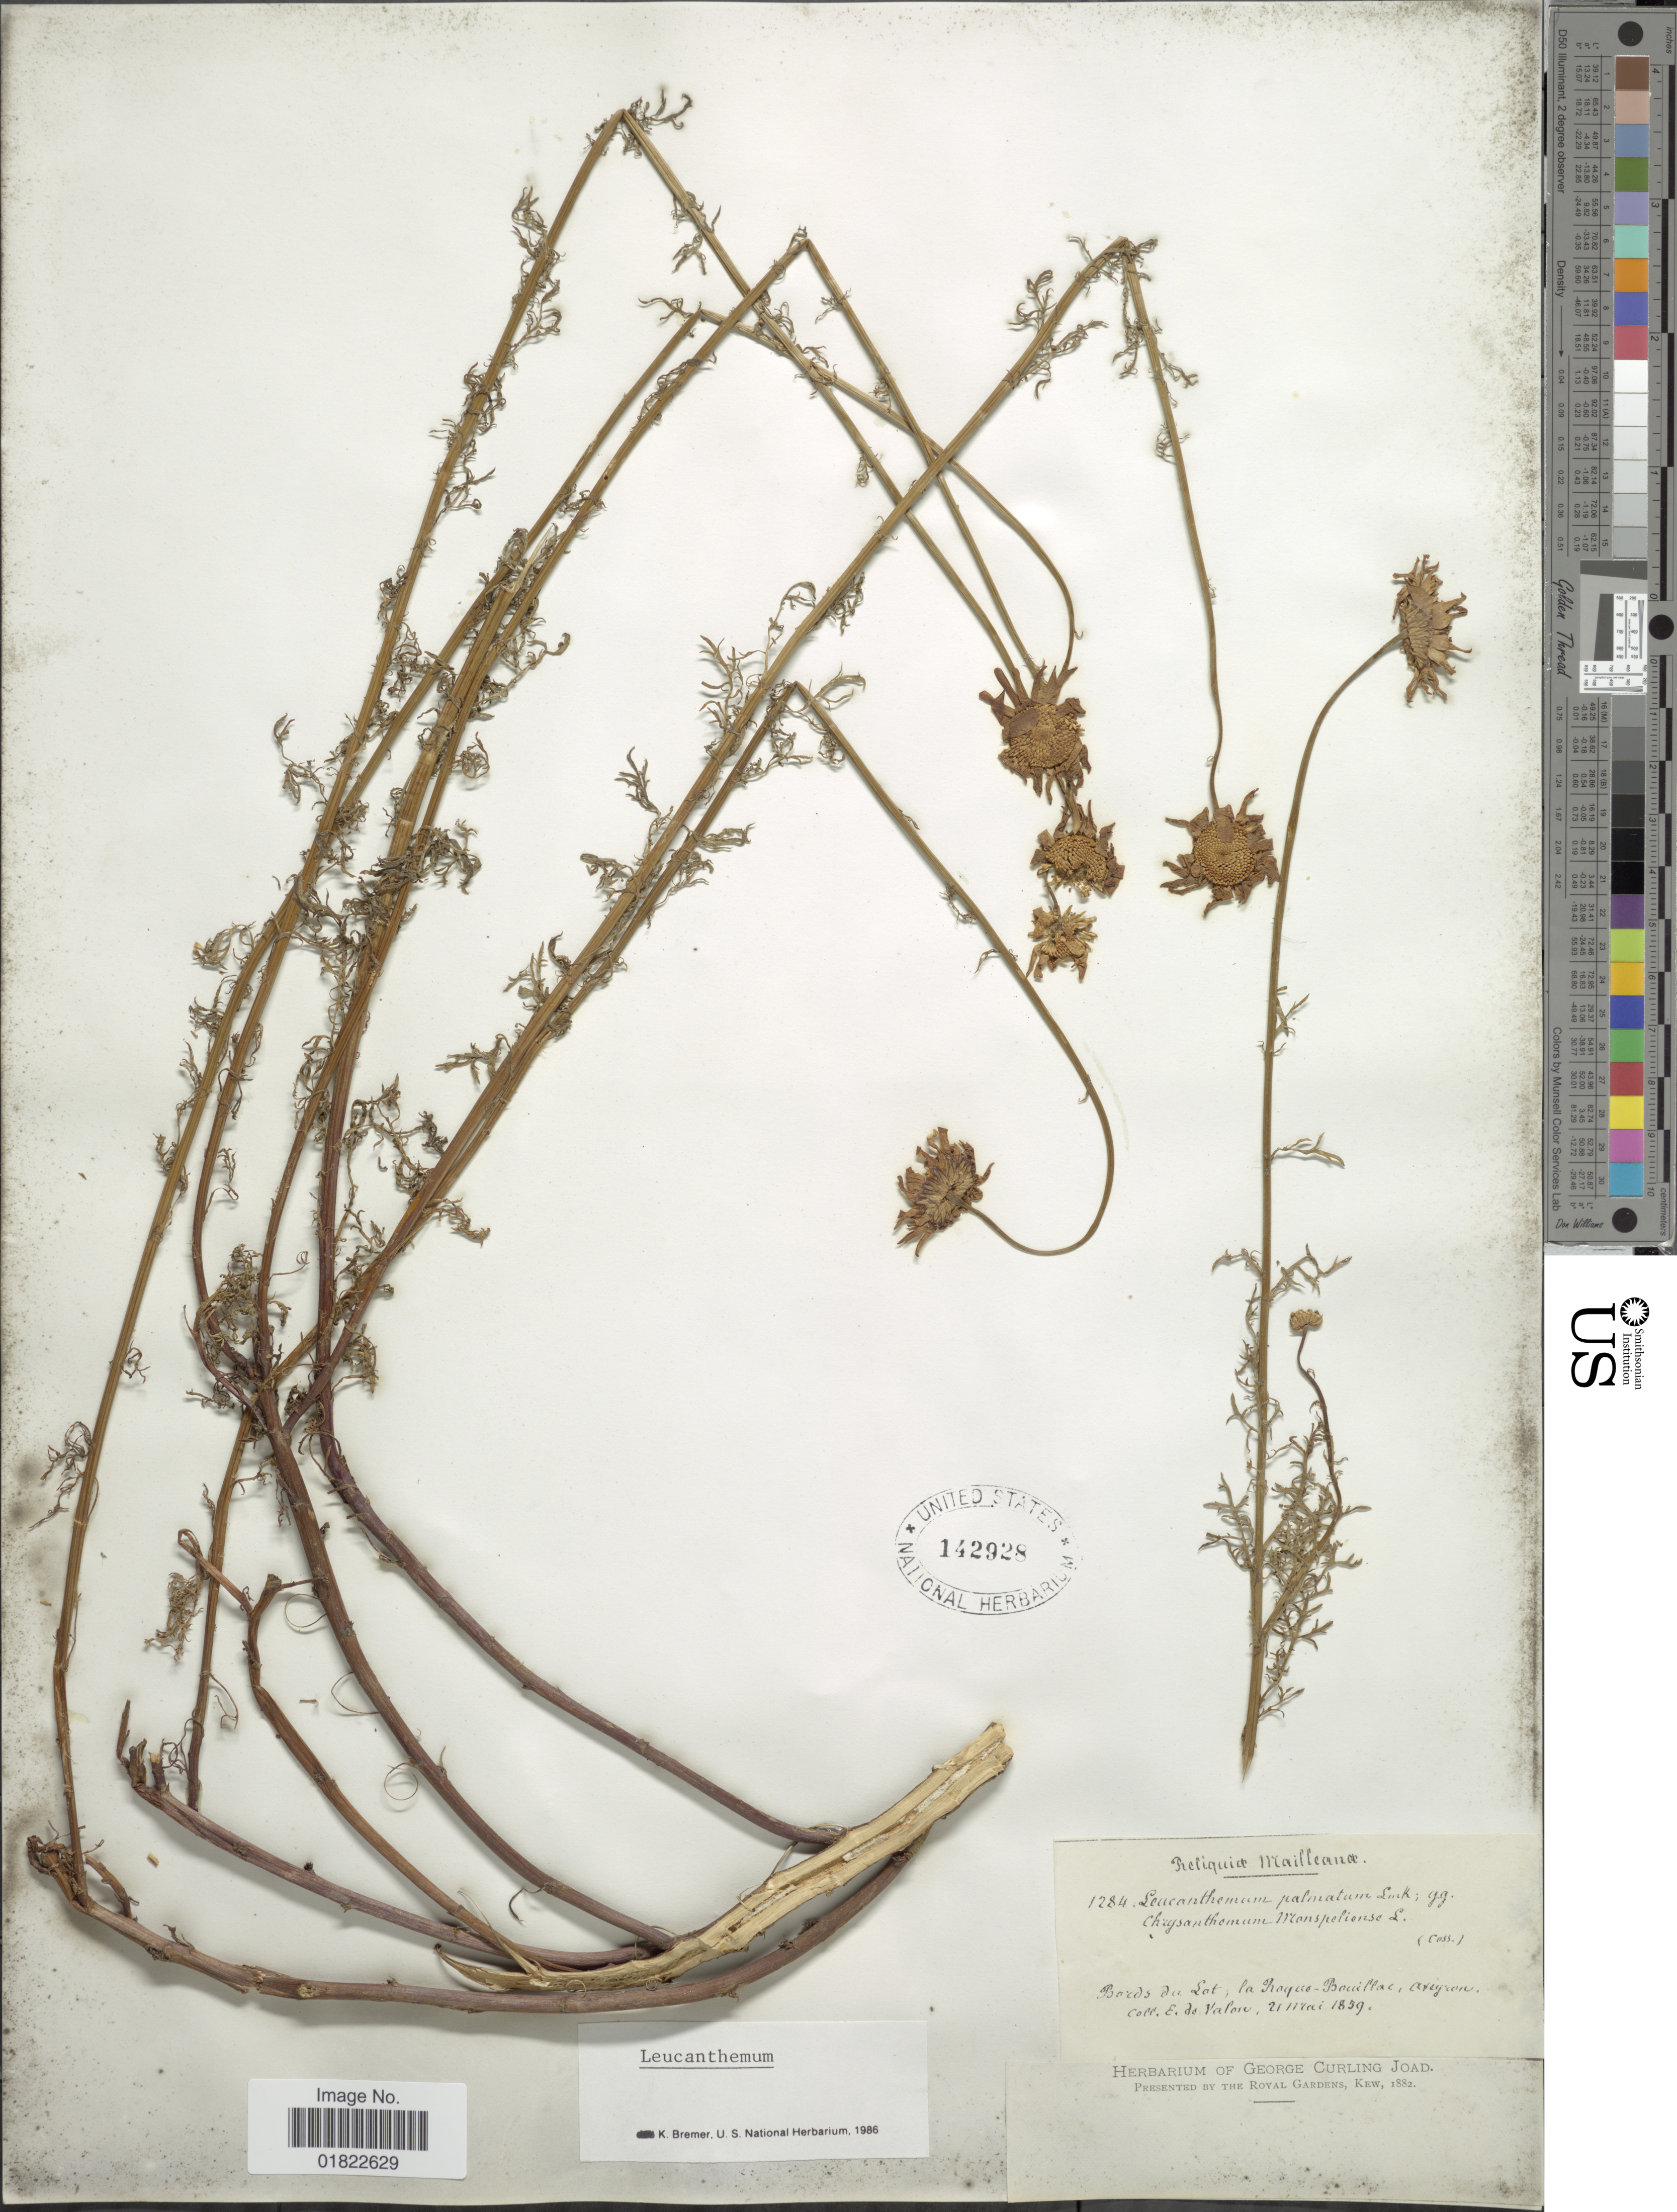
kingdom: Plantae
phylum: Tracheophyta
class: Magnoliopsida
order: Asterales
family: Asteraceae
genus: Leucanthemum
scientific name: Leucanthemum monspeliense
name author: (L.) H.J. Coste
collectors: E. Valon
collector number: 1284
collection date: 1839-05-21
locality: Bords du Lot. La Roquo-Bouillac, Axigron. [interpreted]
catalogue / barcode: US 142928